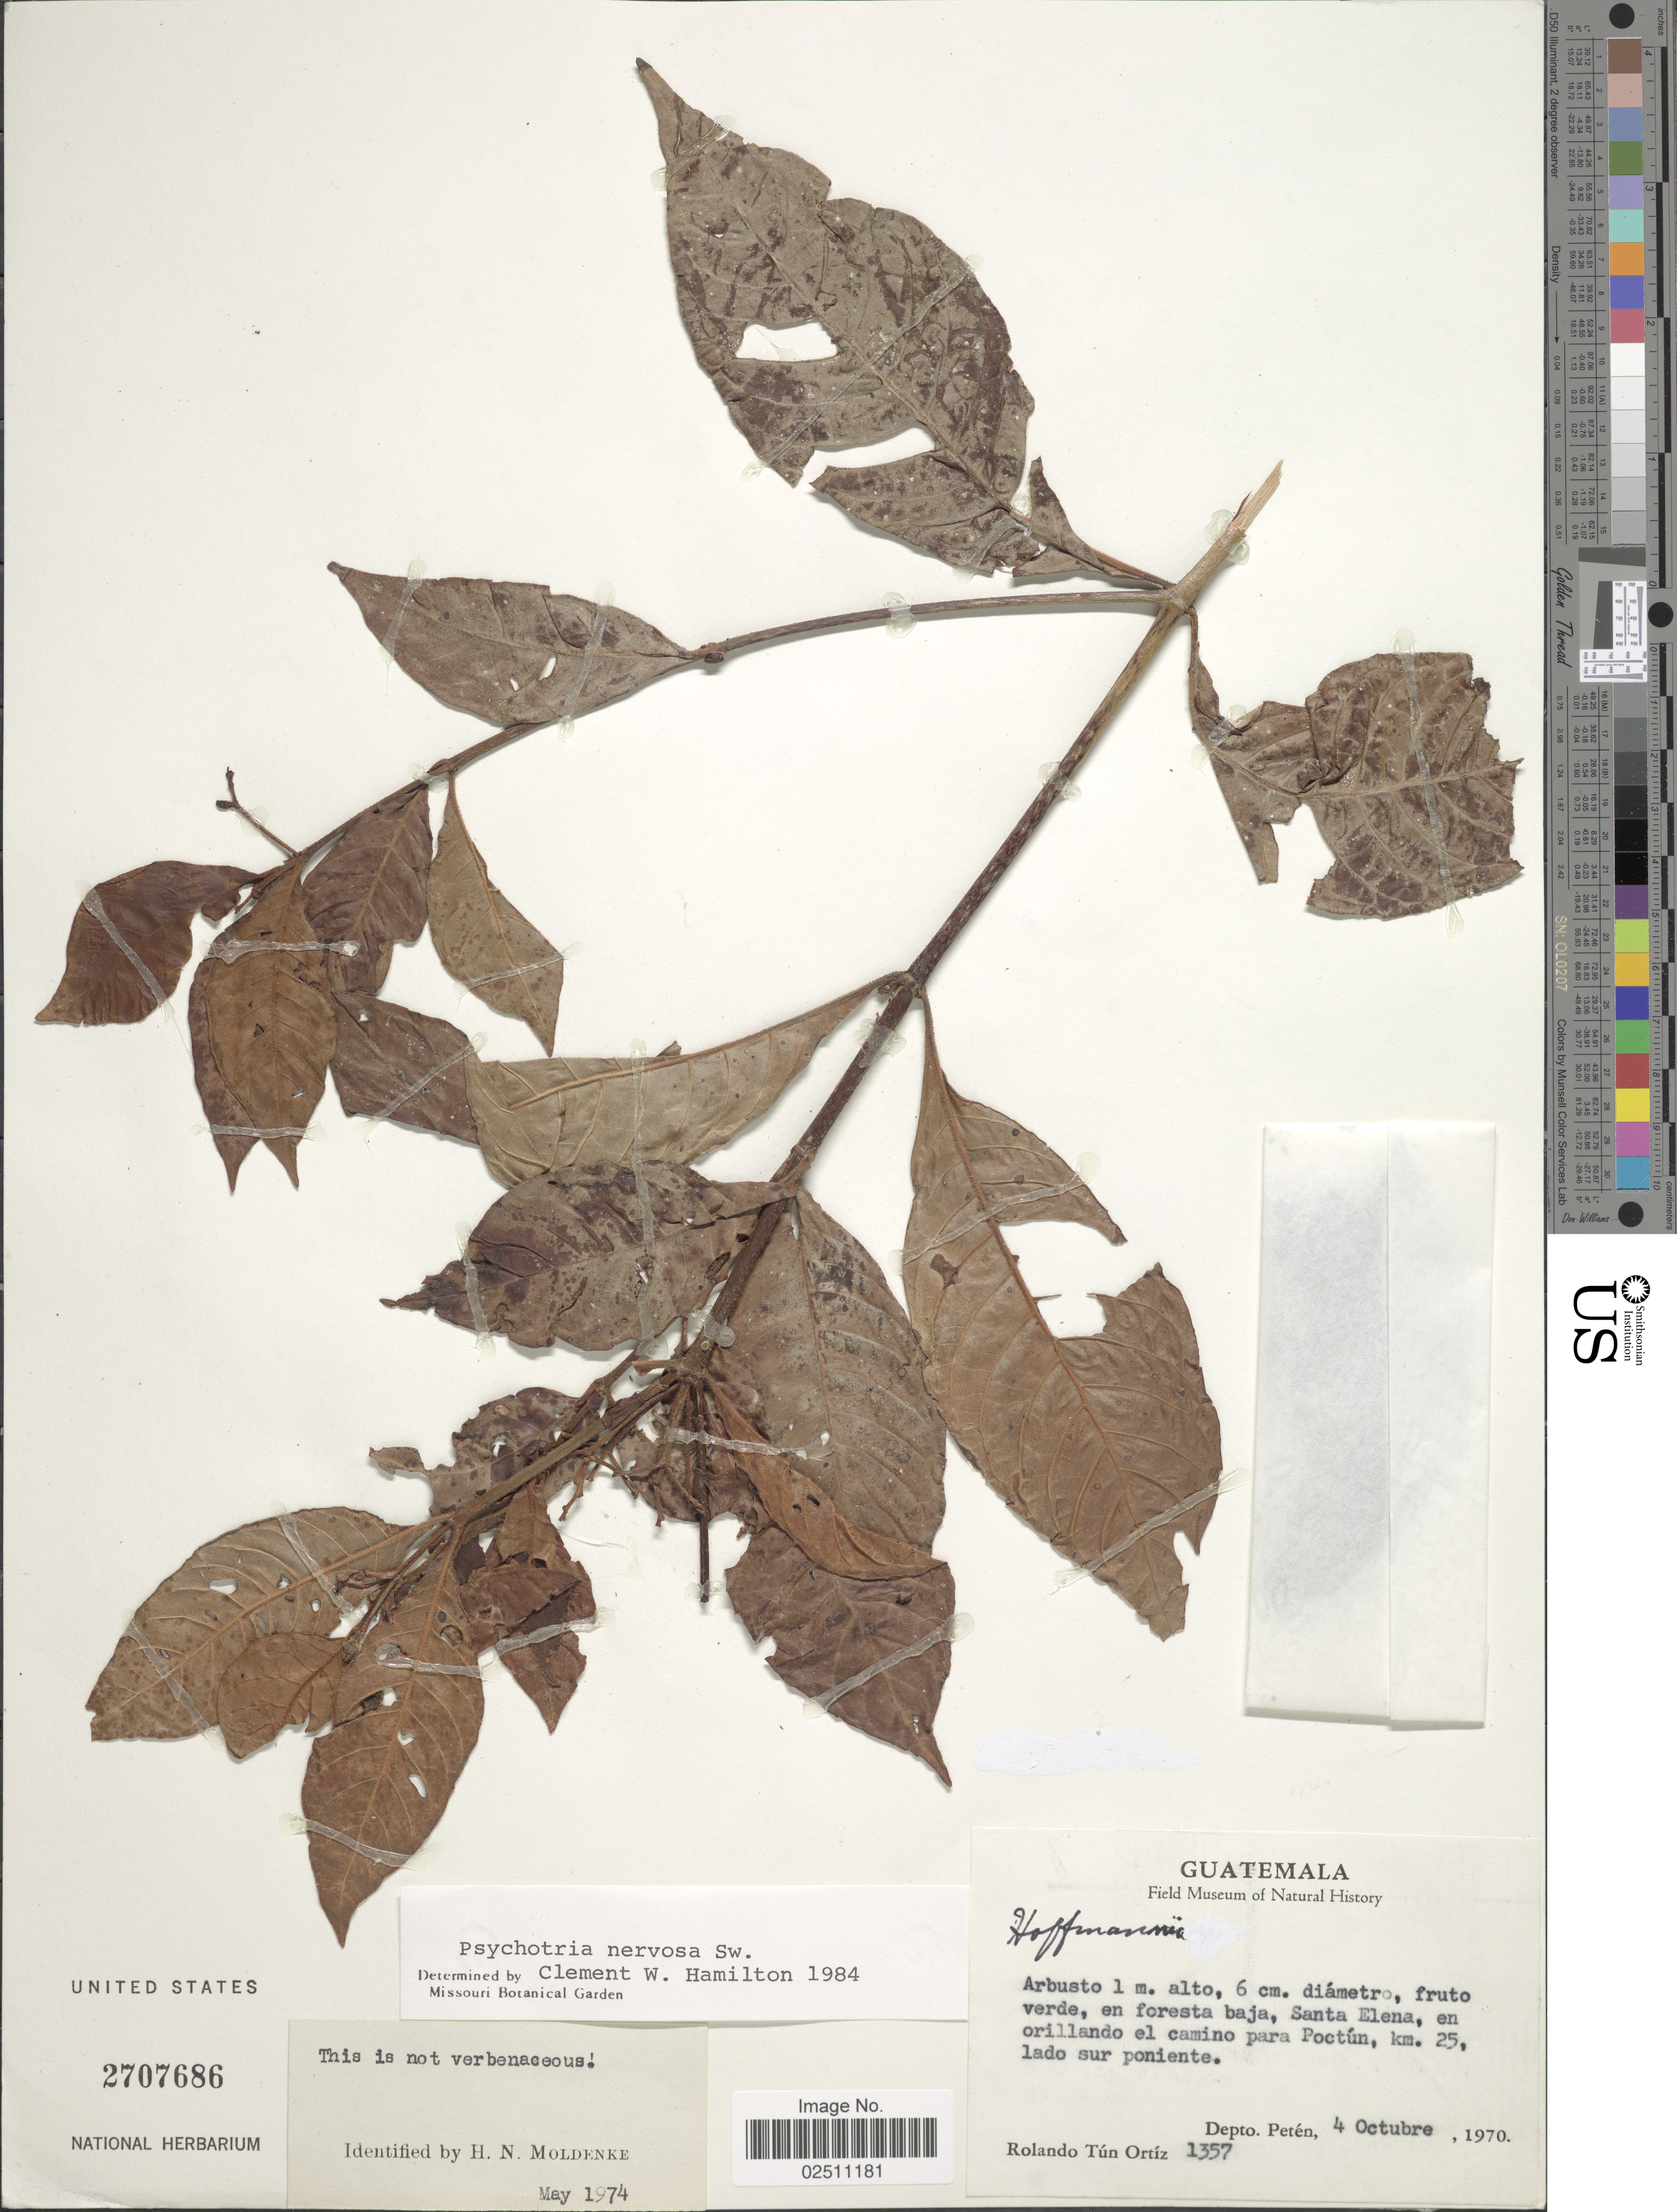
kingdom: Plantae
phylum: Tracheophyta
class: Magnoliopsida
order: Gentianales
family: Rubiaceae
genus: Psychotria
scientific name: Psychotria nervosa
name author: Sw.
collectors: R. T. Ortíz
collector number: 1357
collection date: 1970-10-04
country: Guatemala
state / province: El Petén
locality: Depto. Peten, en foresta baja, Santa Elena, en orillando el camino para Poctun, km. 25, lado sur poniente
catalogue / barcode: US 2707686